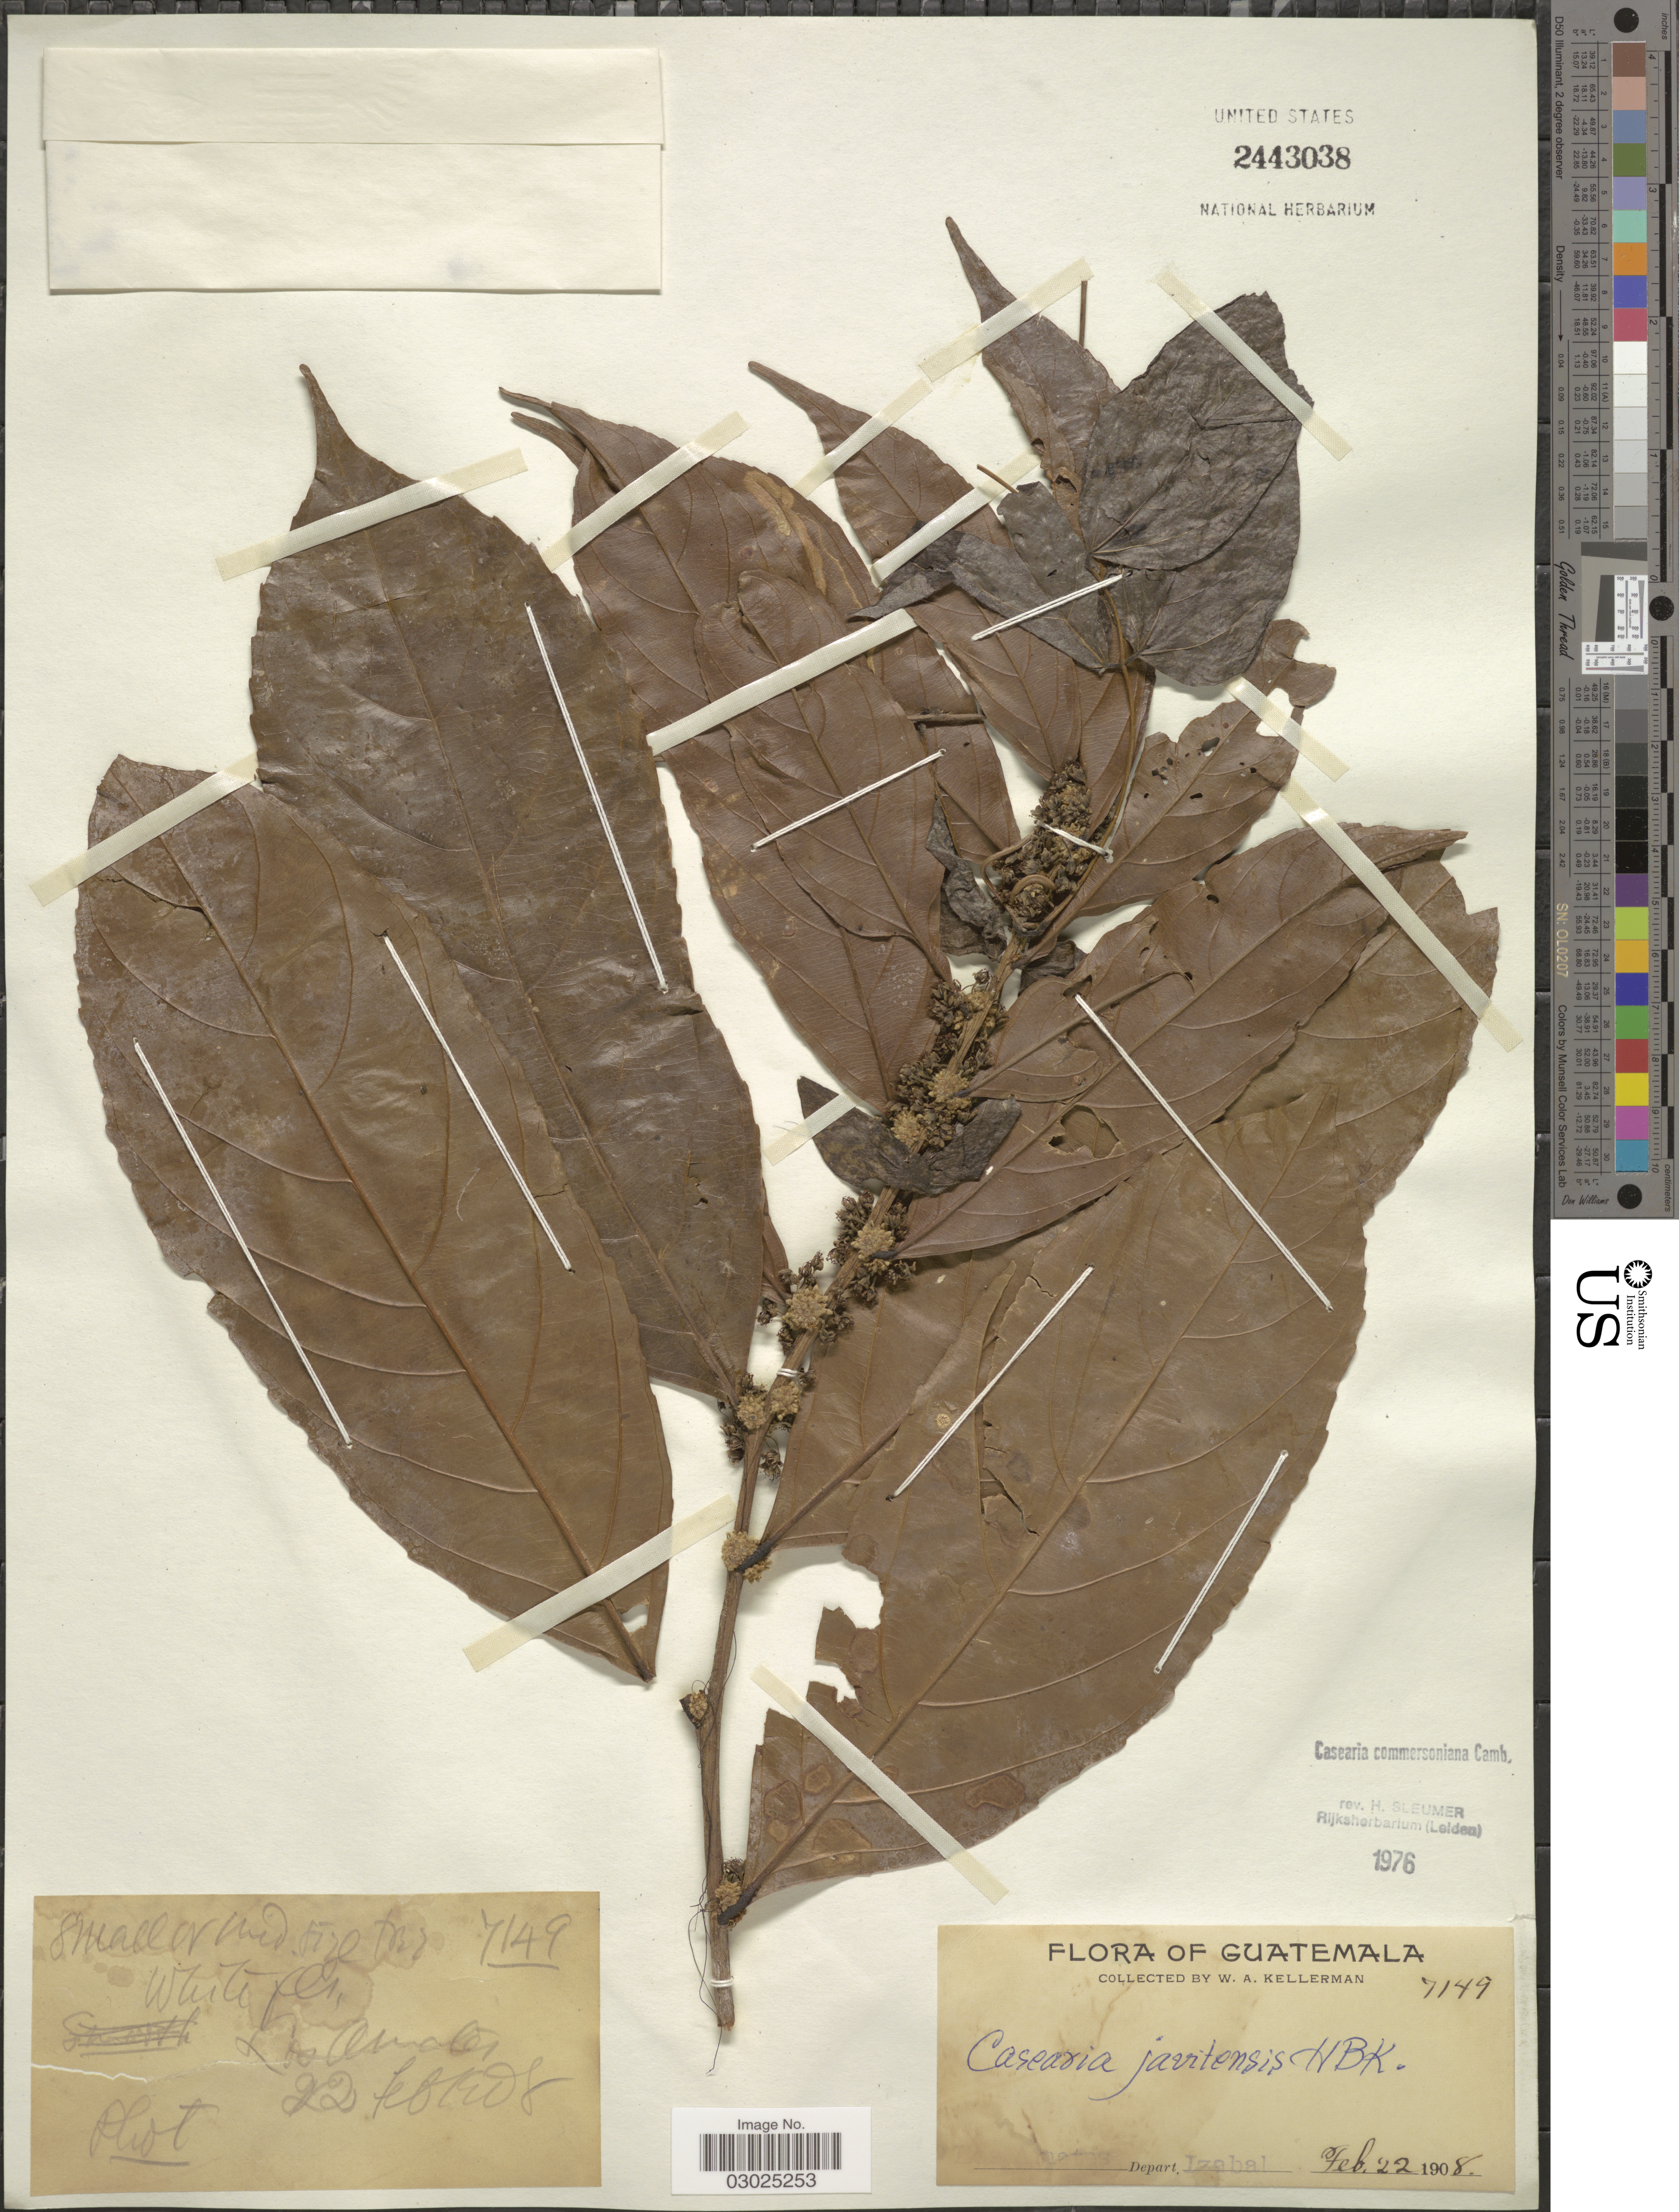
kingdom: Plantae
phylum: Tracheophyta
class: Magnoliopsida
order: Malpighiales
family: Salicaceae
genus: Piparea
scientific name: Piparea dentata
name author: Aubl.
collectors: W. Kellerman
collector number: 7149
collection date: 1908-02-22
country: Guatemala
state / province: Izabal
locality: Los Andés. Depart. Izabal.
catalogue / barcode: US 2443038